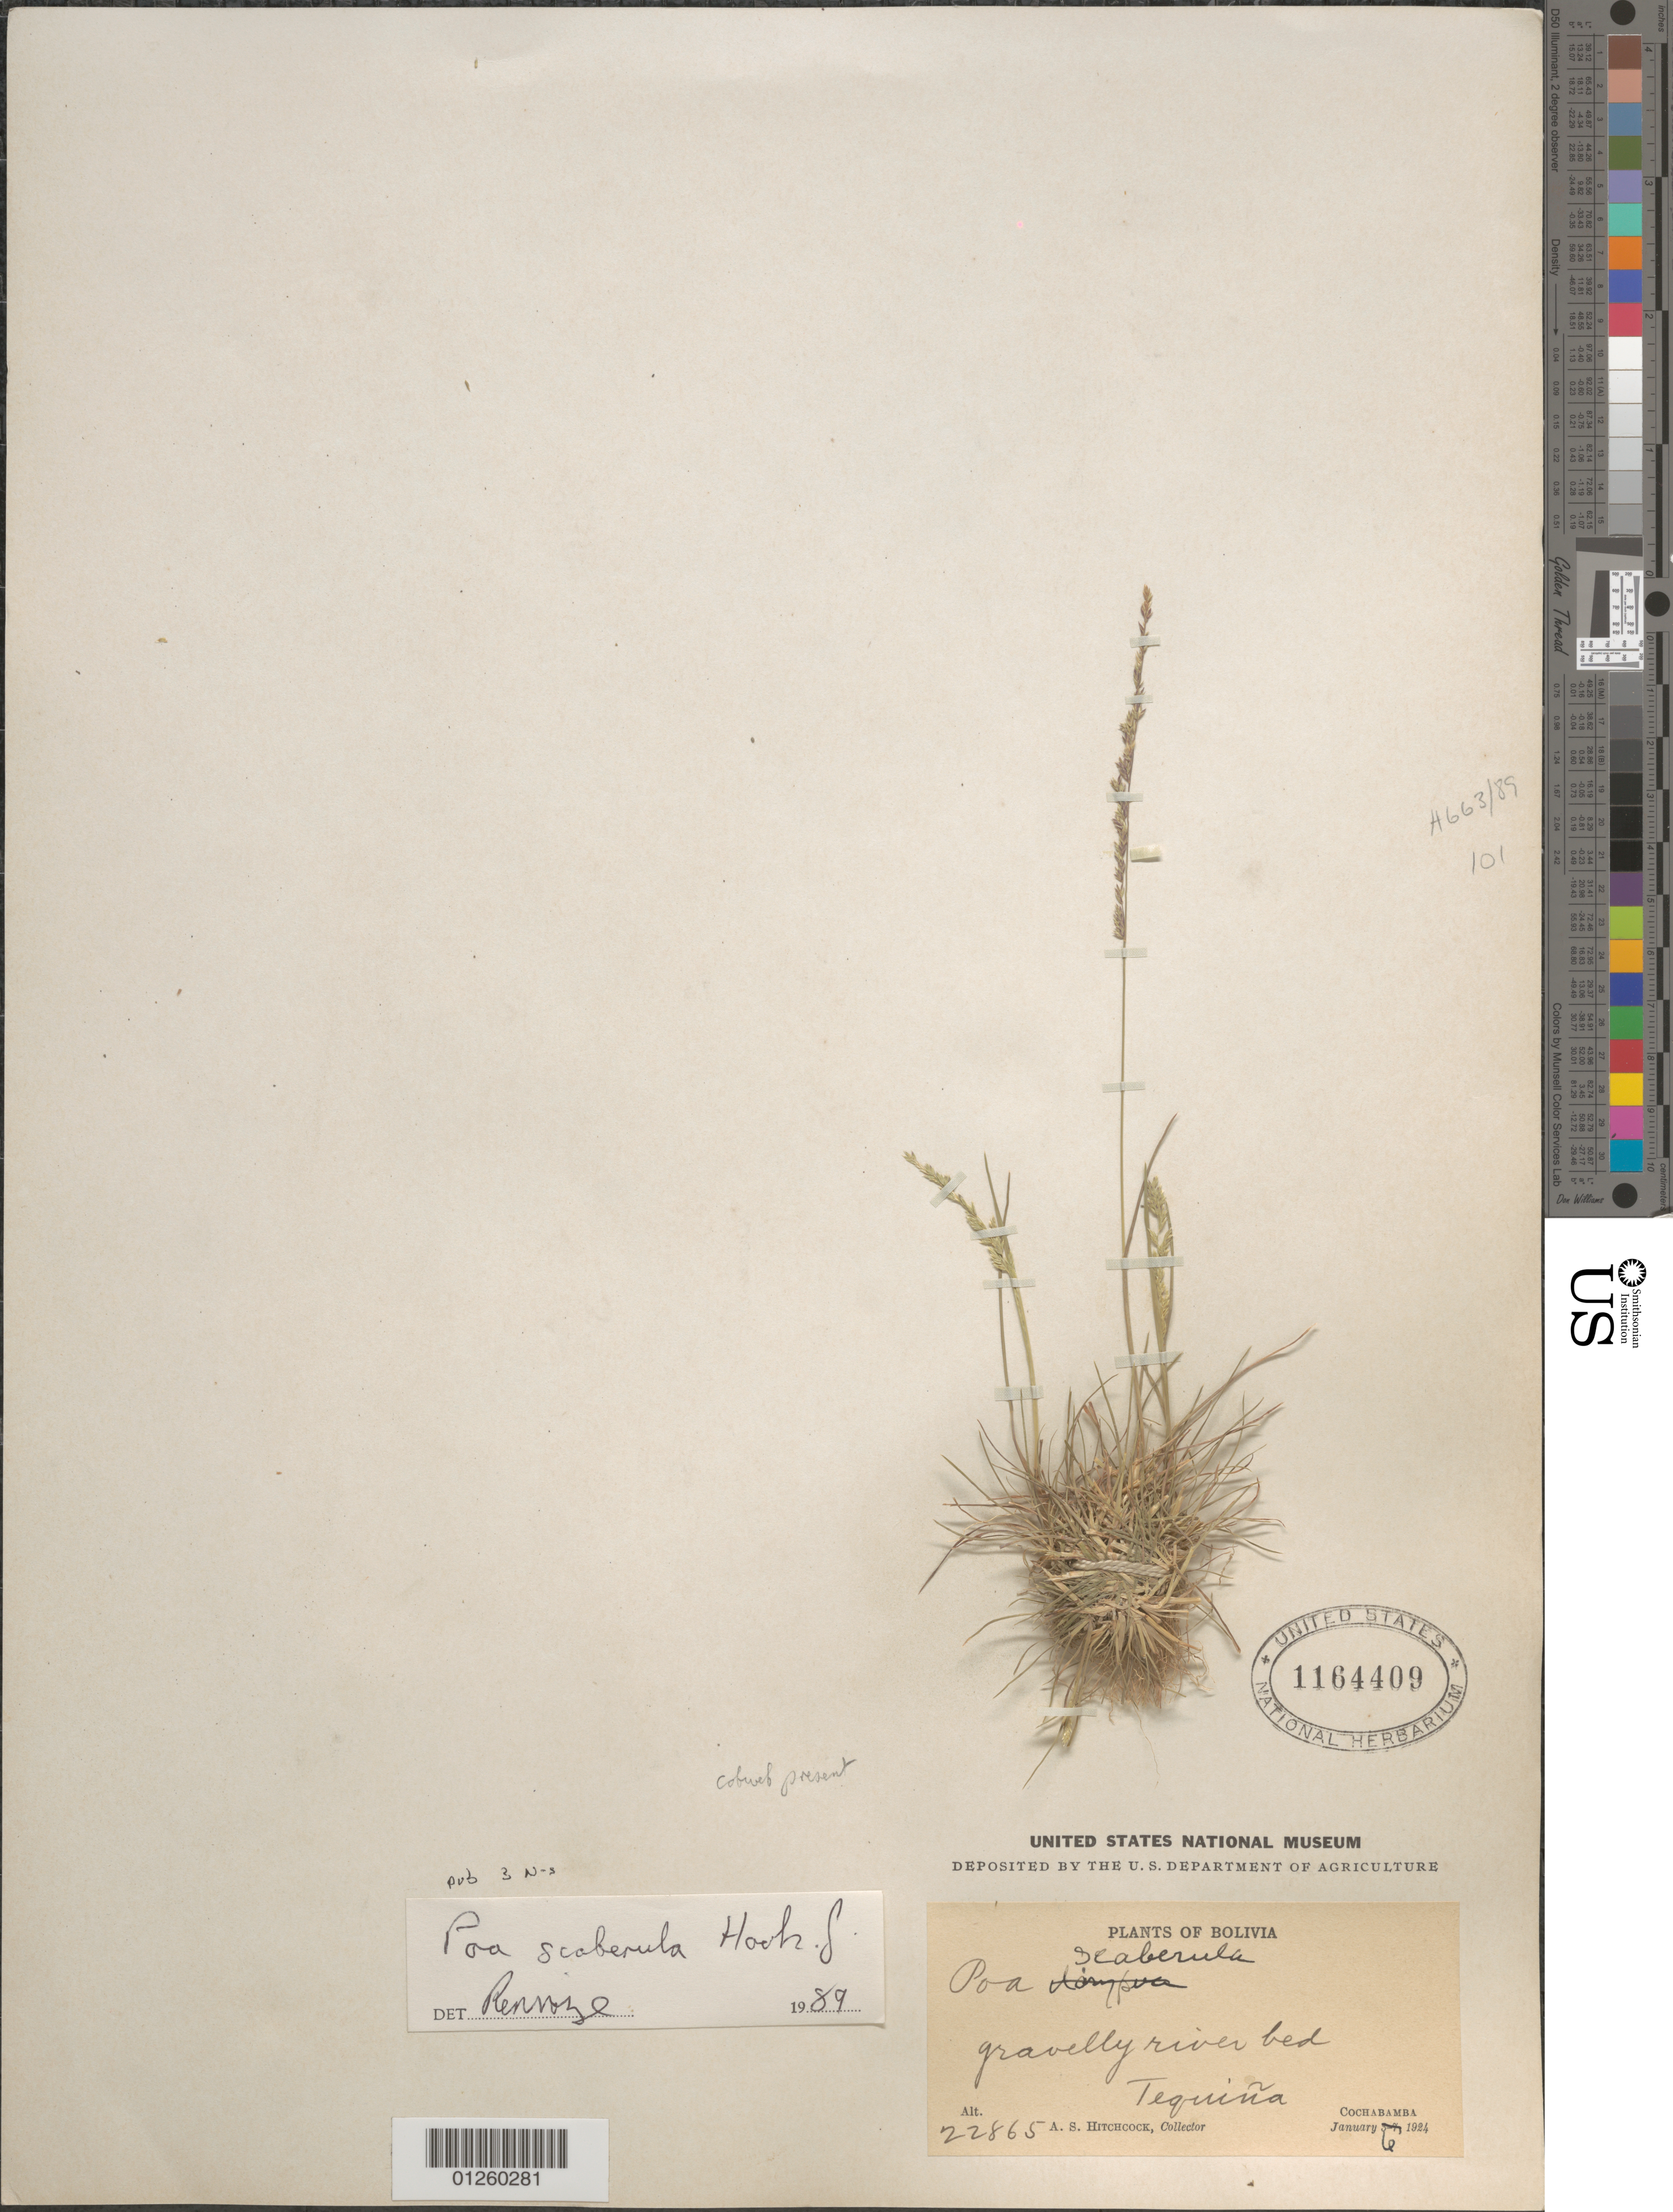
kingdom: Plantae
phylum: Tracheophyta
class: Liliopsida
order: Poales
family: Poaceae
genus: Poa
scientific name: Poa scaberula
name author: Hook. f.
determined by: Soreng, Robert J., Research Associate (BOT), Smithsonian Institution - National Museum of Natural History (UNITED STATES)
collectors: A. S. Hitchcock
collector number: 22865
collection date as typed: January 6, 1924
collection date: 1924-01-06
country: Bolivia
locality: Cochabamba, Tequiña.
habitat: gravelly river bed.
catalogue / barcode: US 1164409